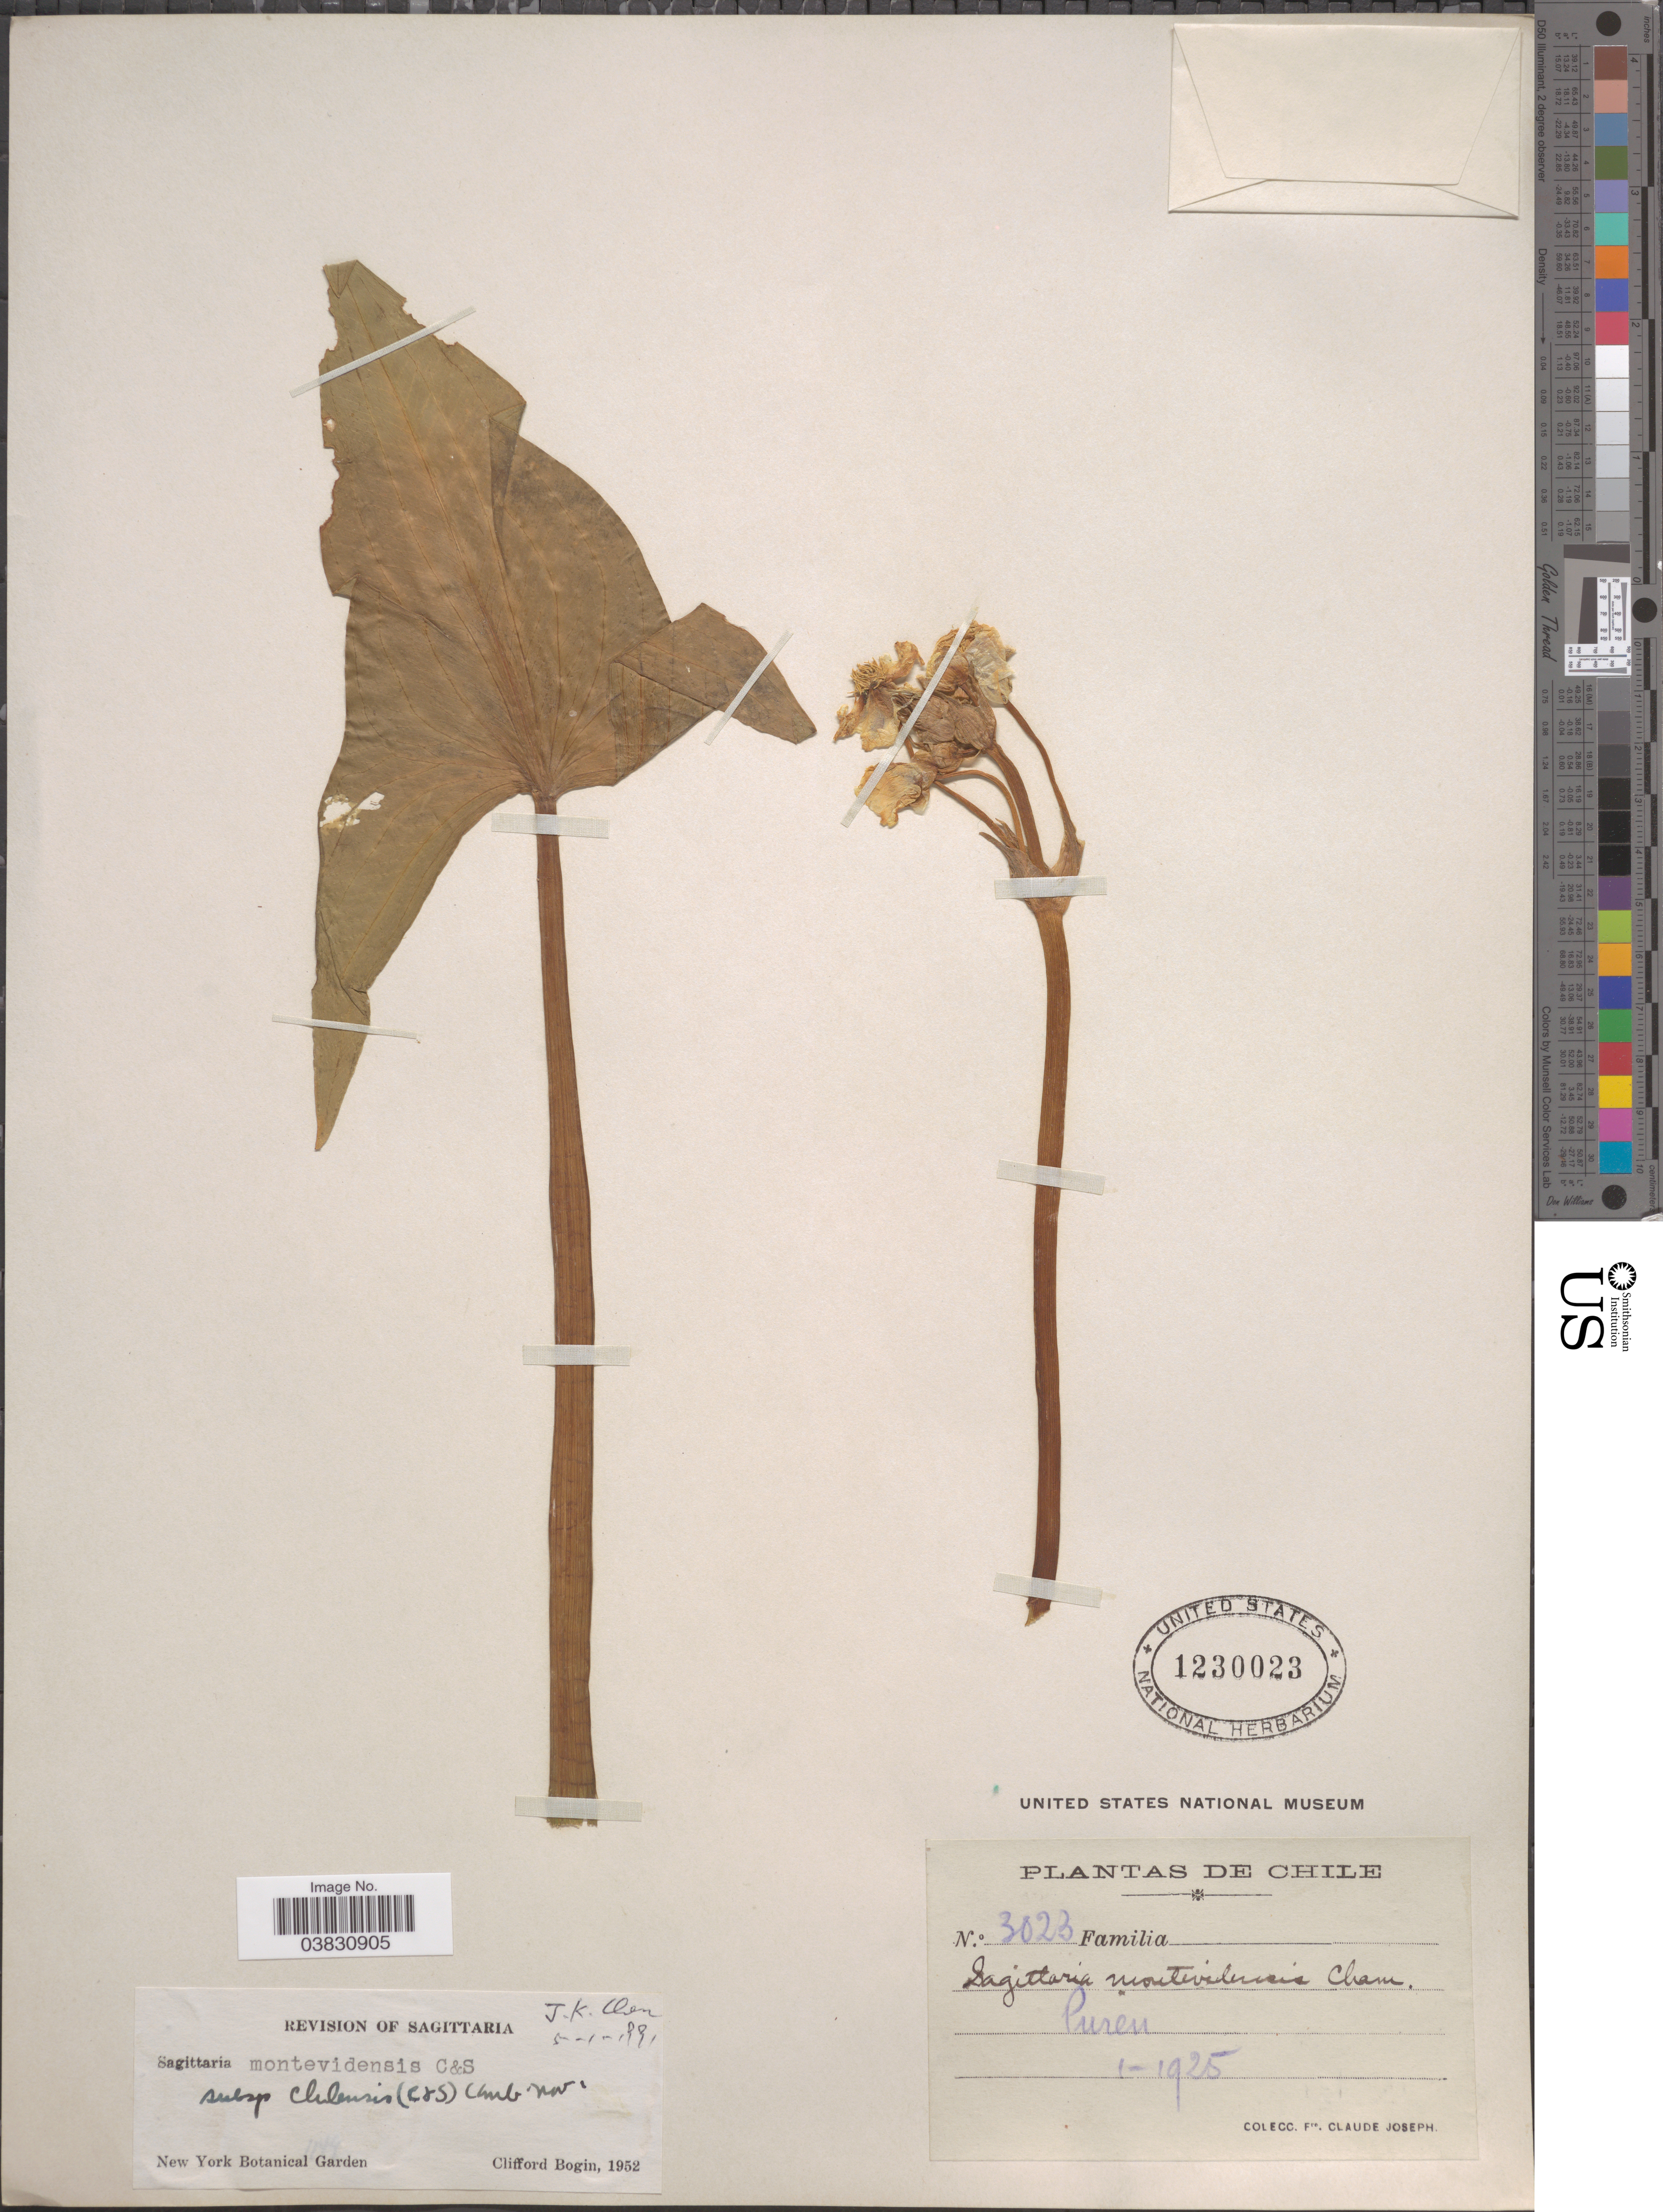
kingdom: Plantae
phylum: Tracheophyta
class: Liliopsida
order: Alismatales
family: Alismataceae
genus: Sagittaria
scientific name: Sagittaria montevidensis subsp. chilensis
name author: (Cham. & Schltdl.) Bogin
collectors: Bro. Claude-Joseph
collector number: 3023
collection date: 1925-01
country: Chile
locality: Puren.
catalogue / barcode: US 1230023